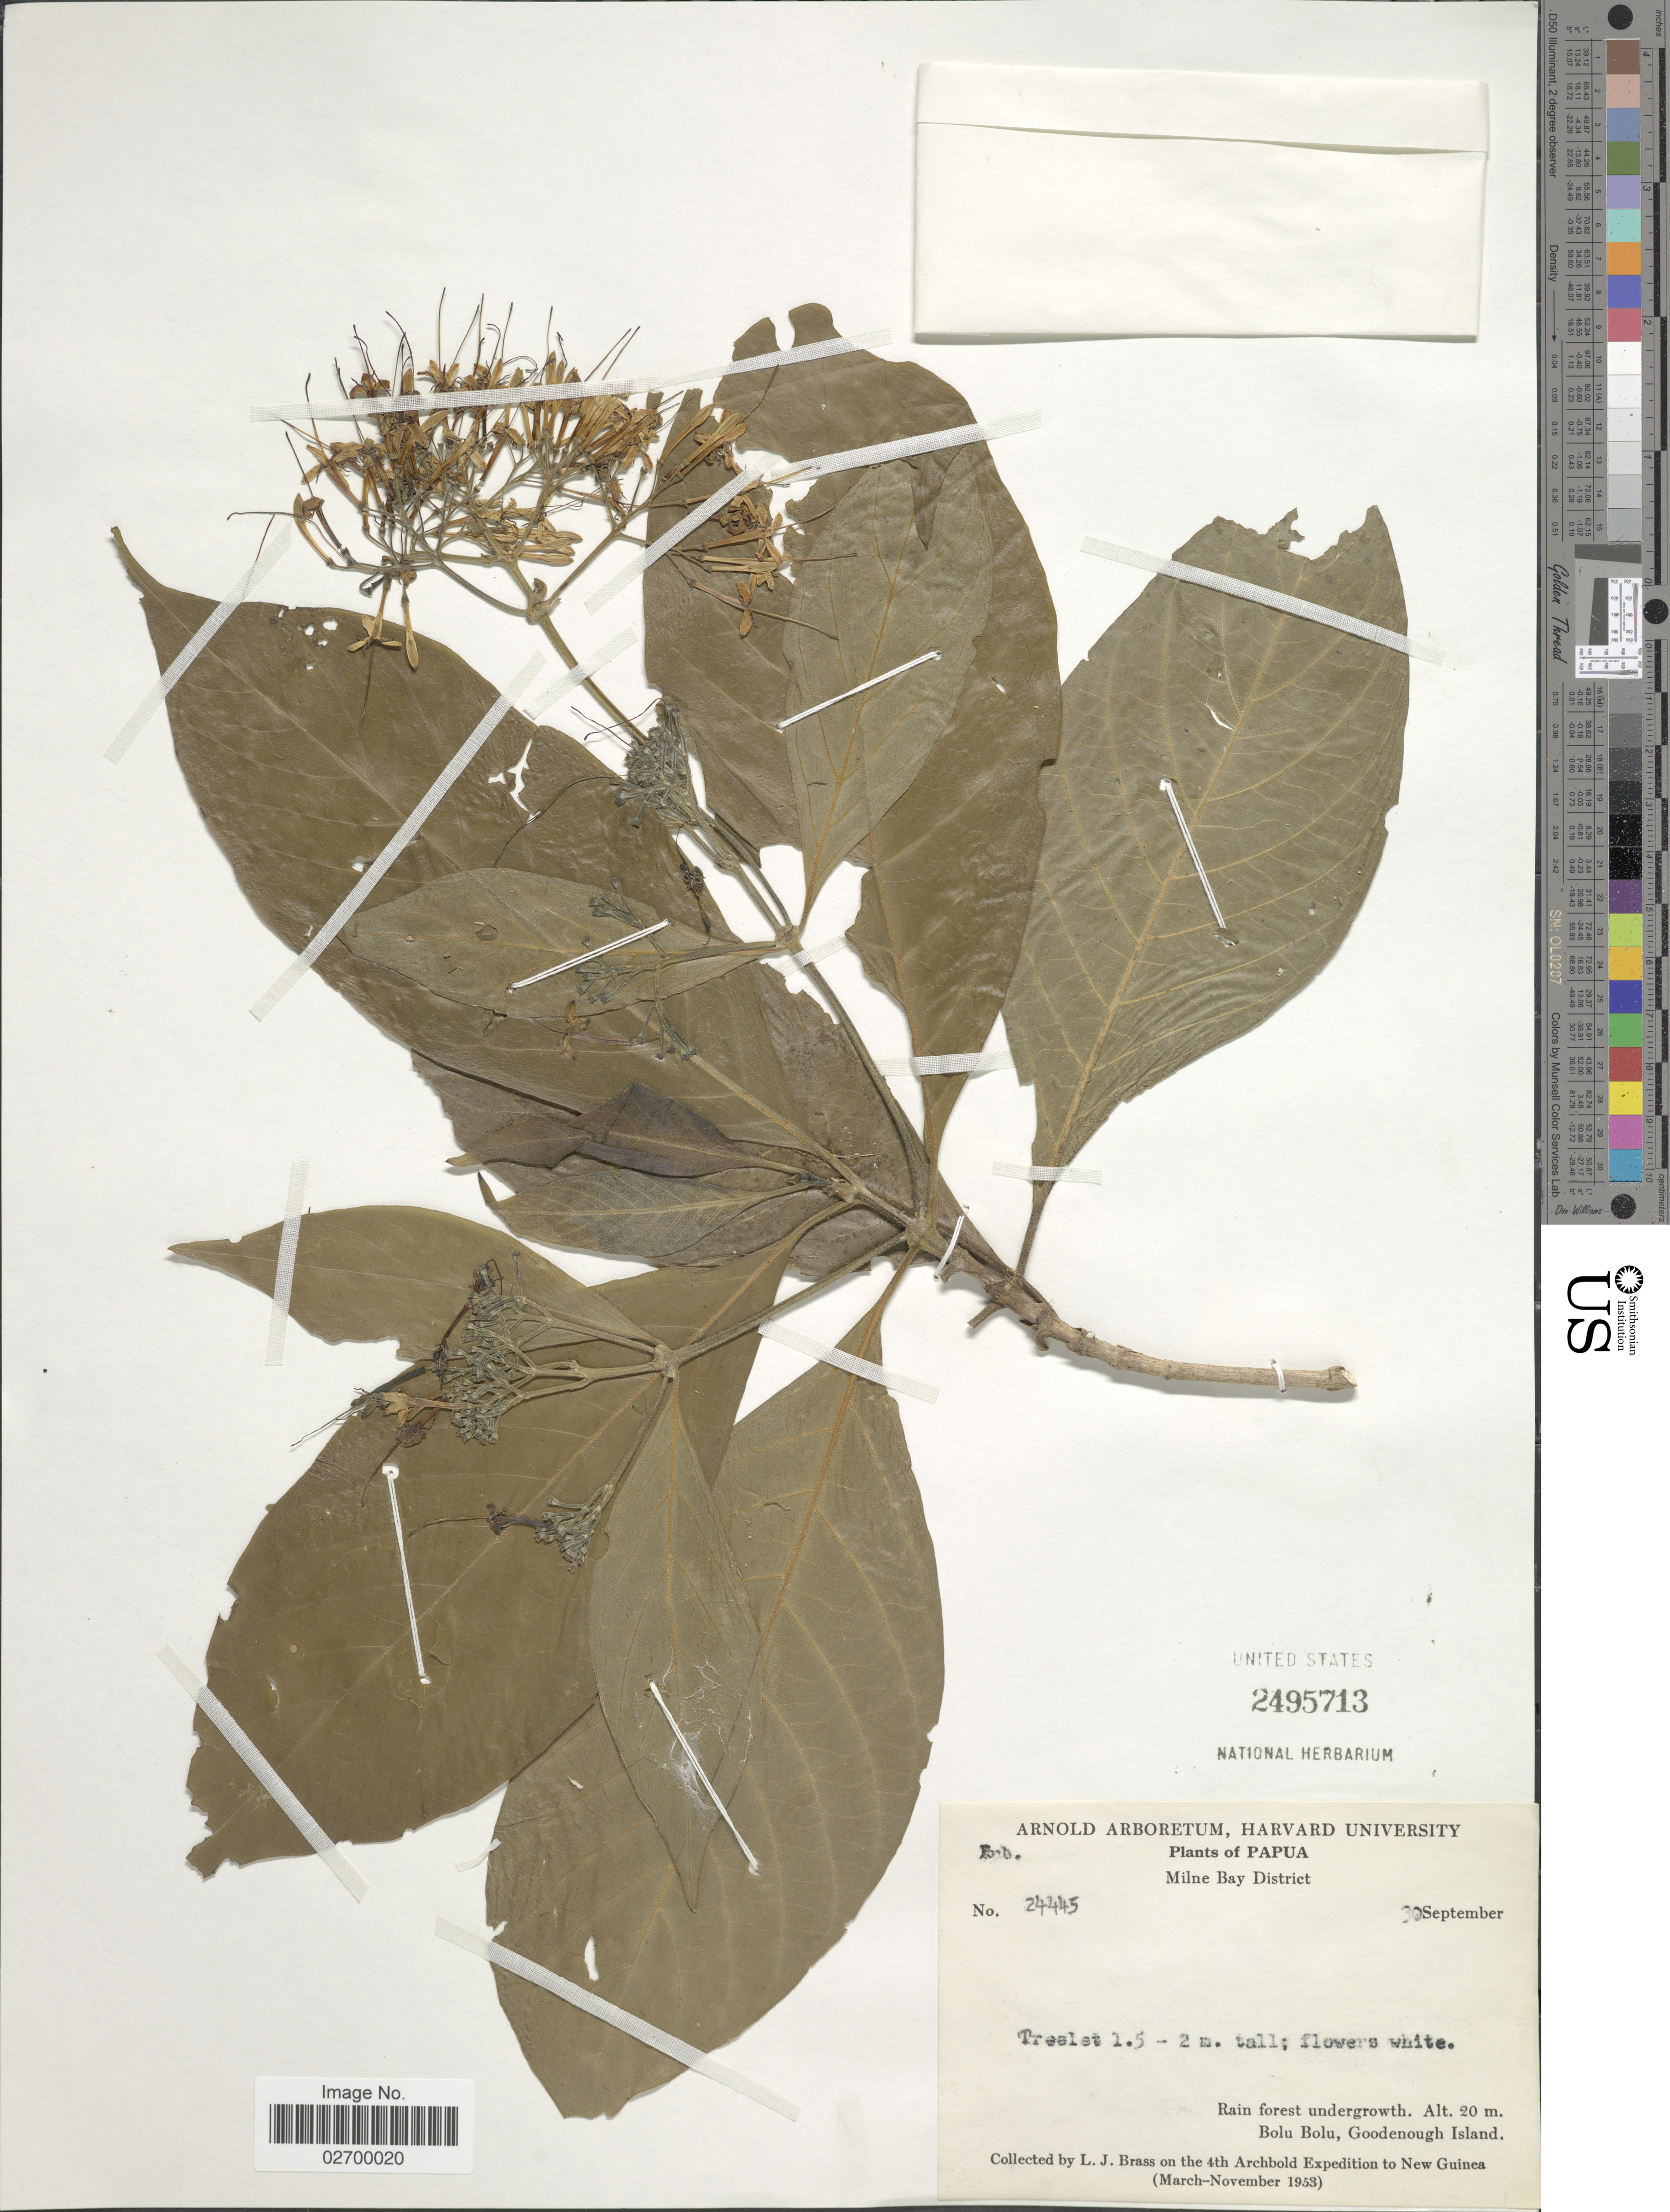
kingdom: Plantae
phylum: Tracheophyta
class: Magnoliopsida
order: Gentianales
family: Rubiaceae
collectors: L. J. Brass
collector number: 24445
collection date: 1953-09-30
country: Papua New Guinea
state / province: Milne Bay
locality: Bolu Bolu, Goodenough Island. New Guinea [unsure placement]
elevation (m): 20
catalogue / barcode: US 2495713